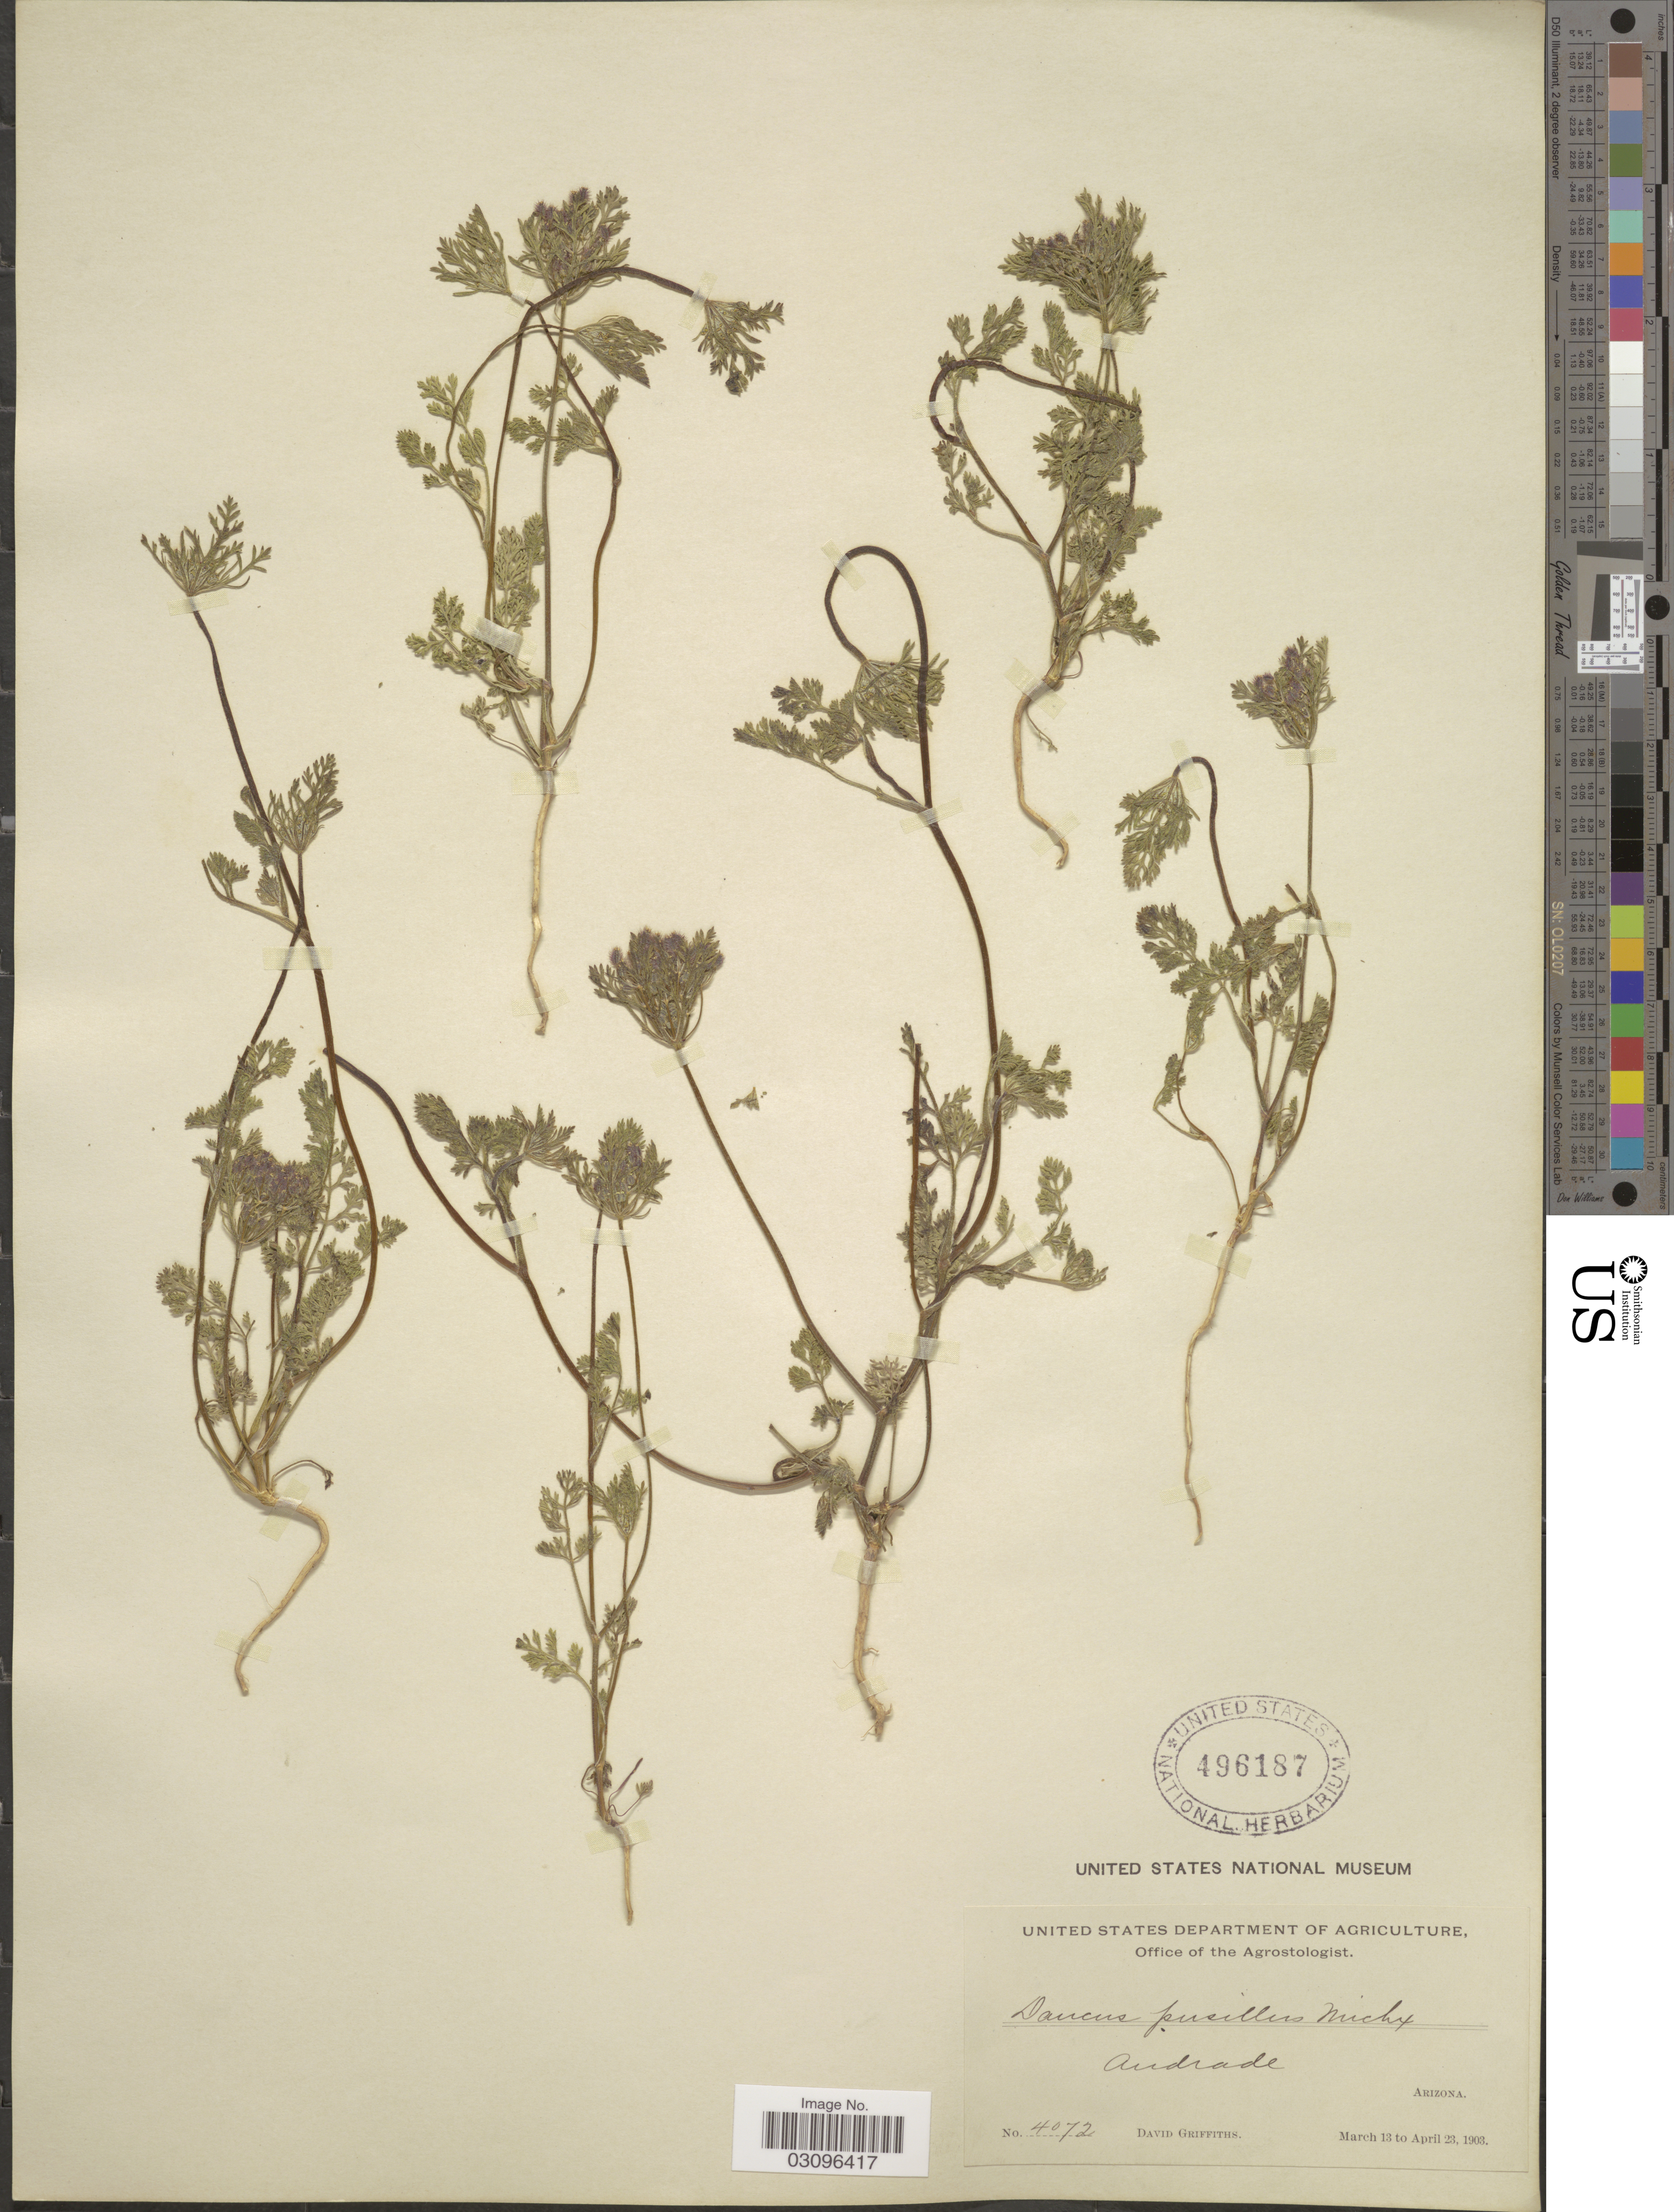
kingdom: Plantae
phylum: Tracheophyta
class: Magnoliopsida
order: Apiales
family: Apiaceae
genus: Daucus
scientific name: Daucus pusillus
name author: Michx.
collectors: D. Griffiths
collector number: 4072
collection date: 1903-03-13/1903-04-23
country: United States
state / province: Arizona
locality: Andrade.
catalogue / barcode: US 496187